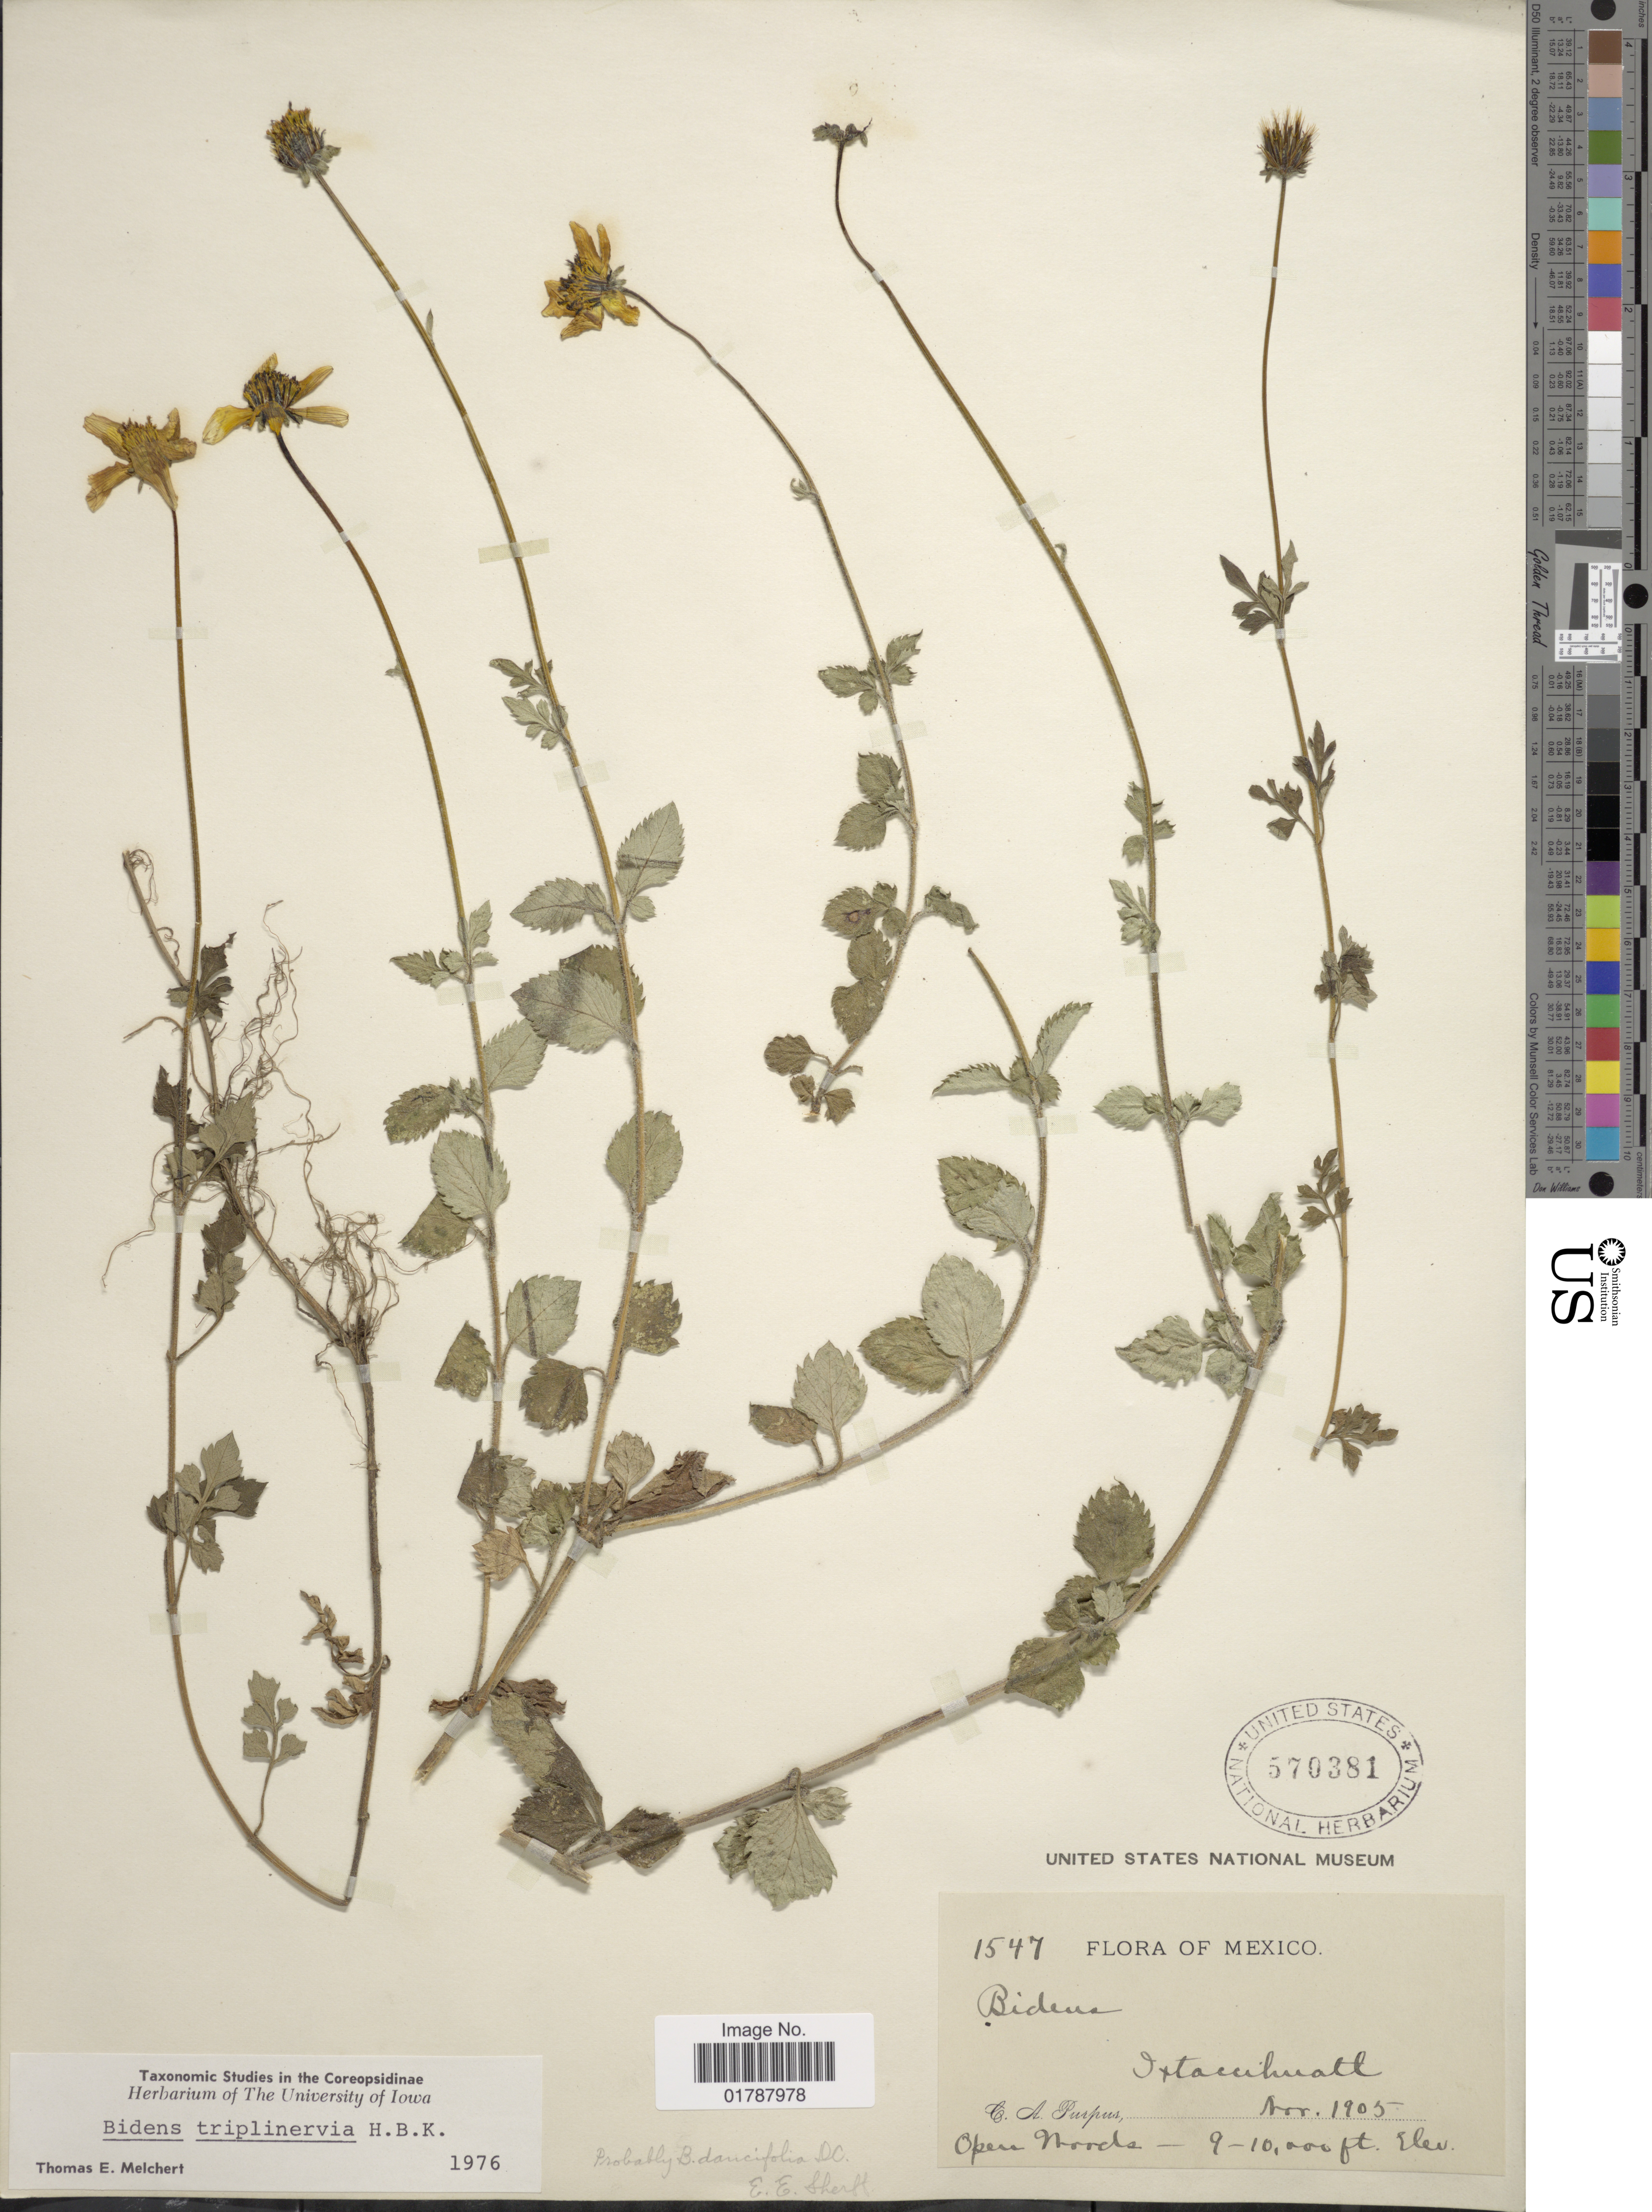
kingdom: Plantae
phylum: Tracheophyta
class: Magnoliopsida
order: Asterales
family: Asteraceae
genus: Bidens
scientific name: Bidens triplinervia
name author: Kunth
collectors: C. A. Purpus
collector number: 1547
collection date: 1905-11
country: Mexico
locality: Ixtaccihuatl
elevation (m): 2743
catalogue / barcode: US 570381